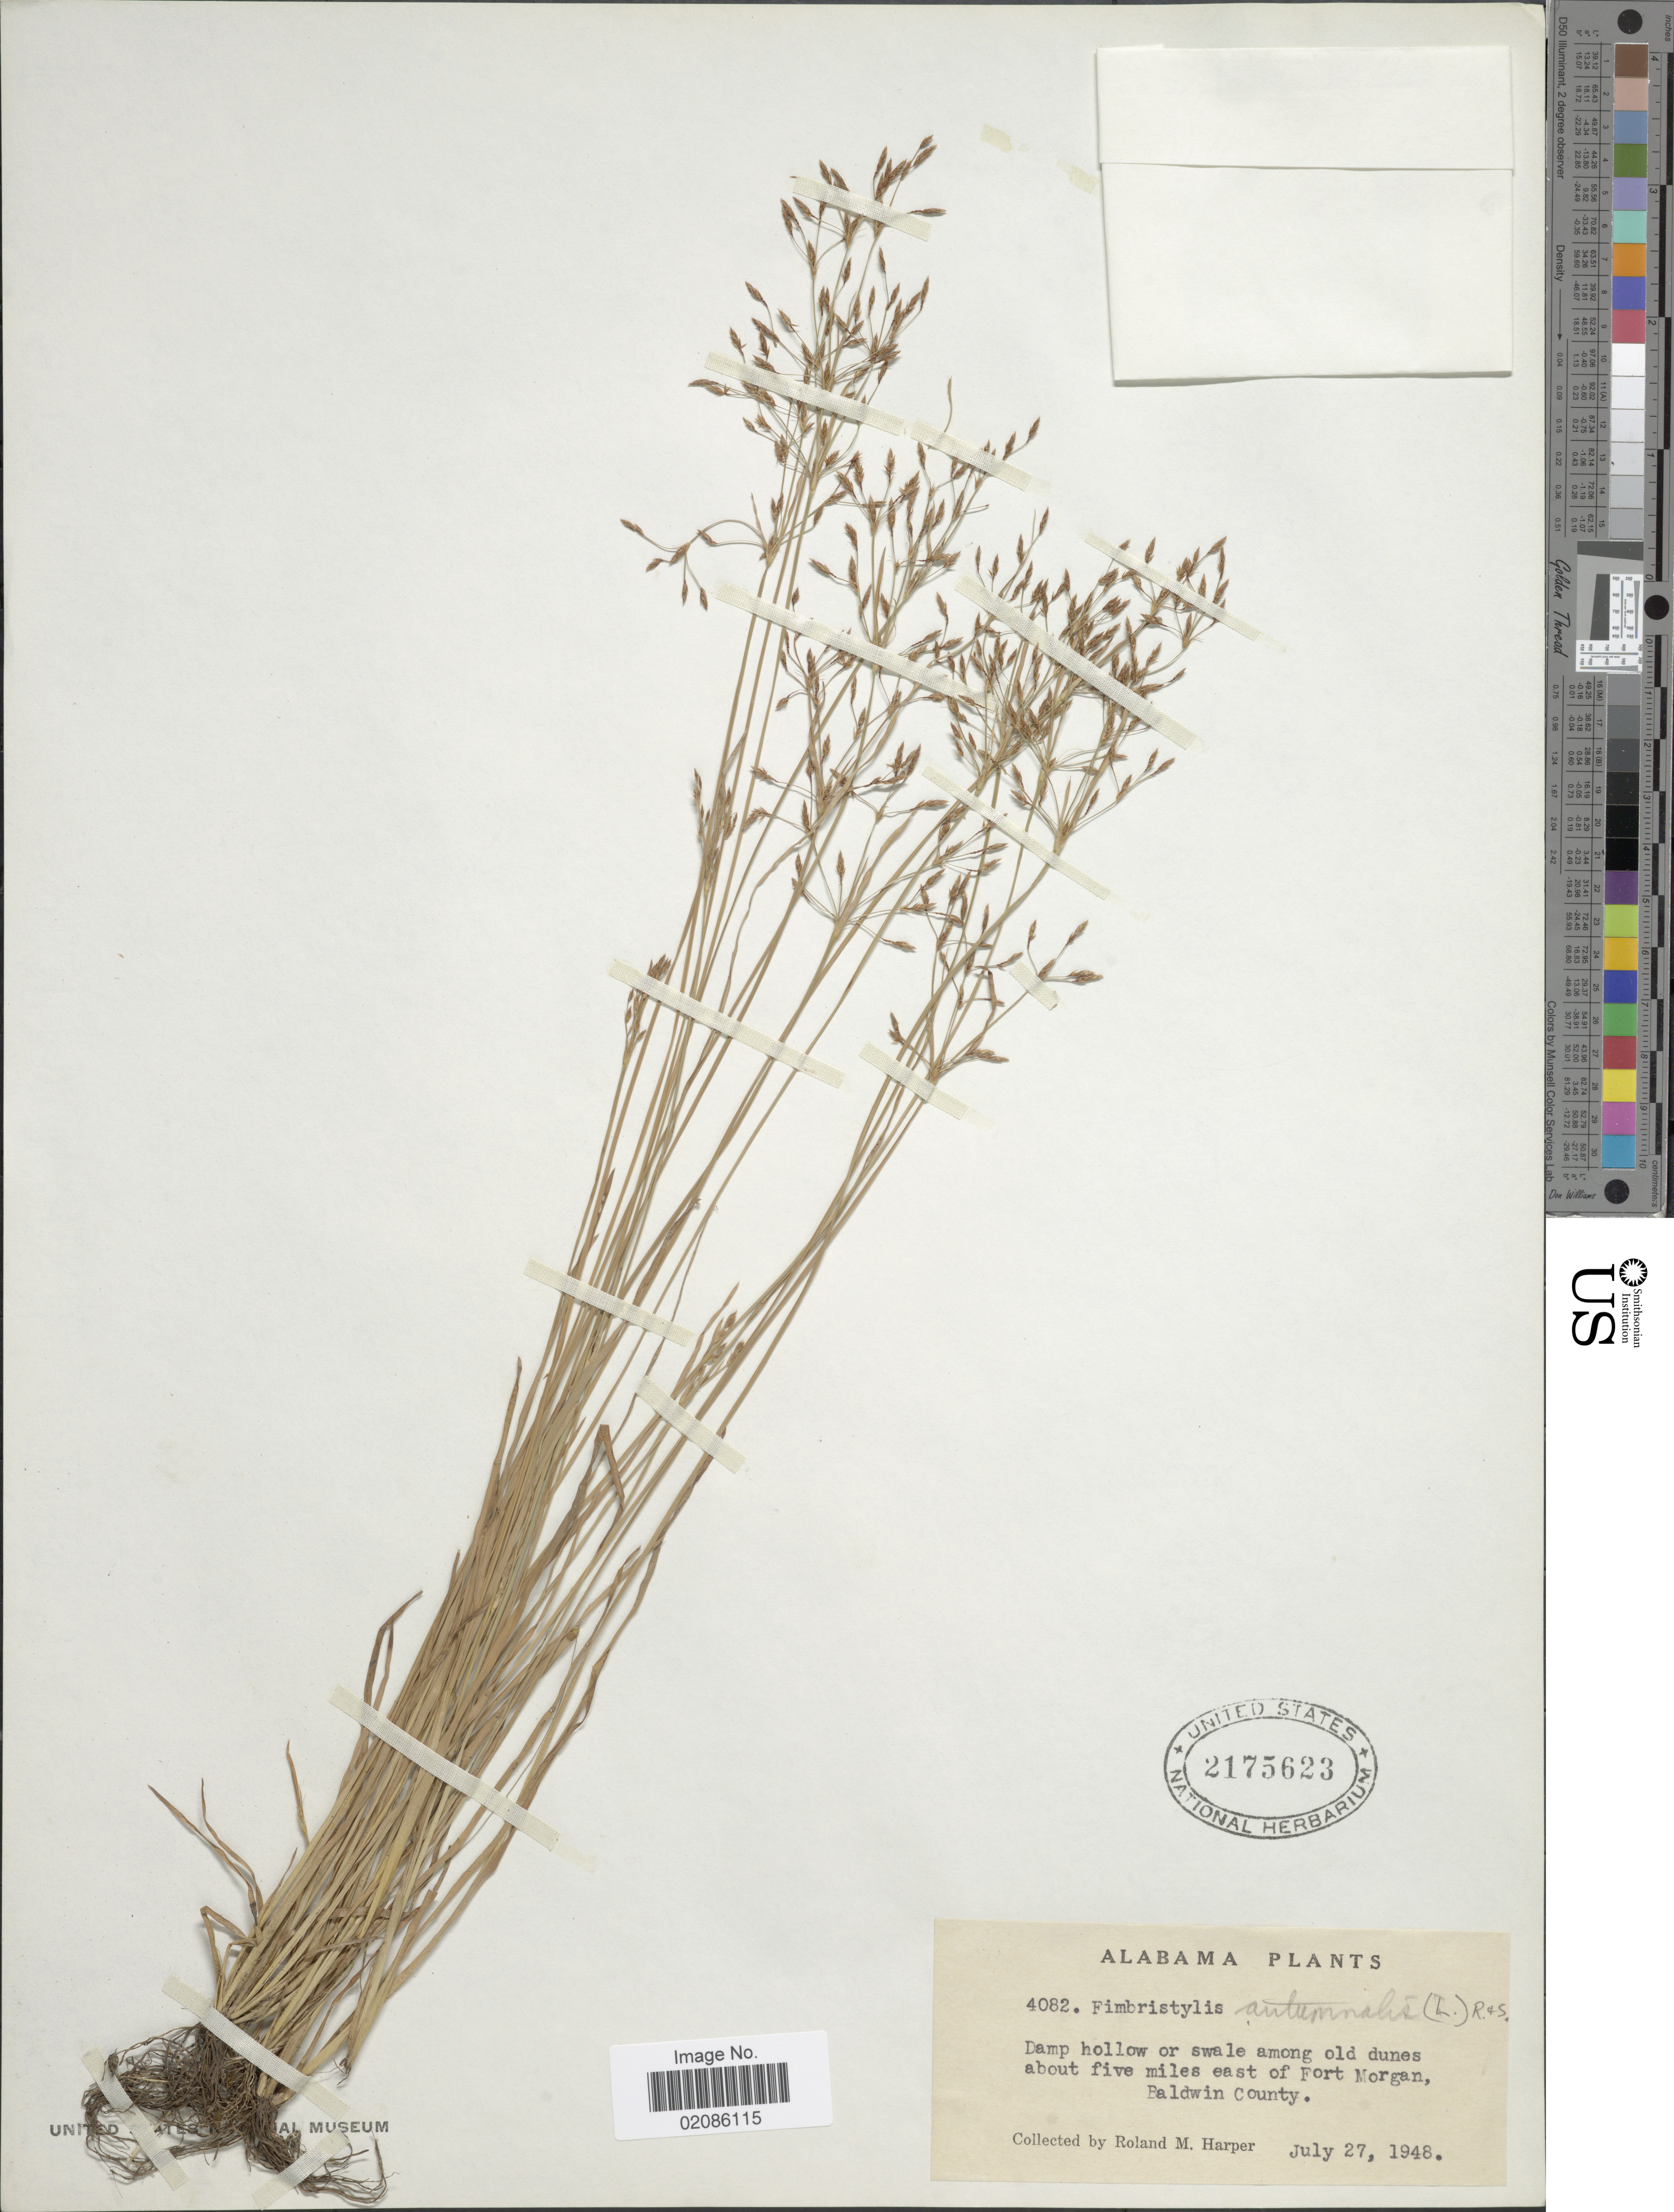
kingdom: Plantae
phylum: Tracheophyta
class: Liliopsida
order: Poales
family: Cyperaceae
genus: Fimbristylis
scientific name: Fimbristylis autumnalis (L.) Roem. & Schult.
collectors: R. M. Harper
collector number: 4082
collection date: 1948-07-27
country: United States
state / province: Alabama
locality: Damp hollow or swale among old dunes about five miles east of Fort Morgan, Baldwin County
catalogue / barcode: US 2175623